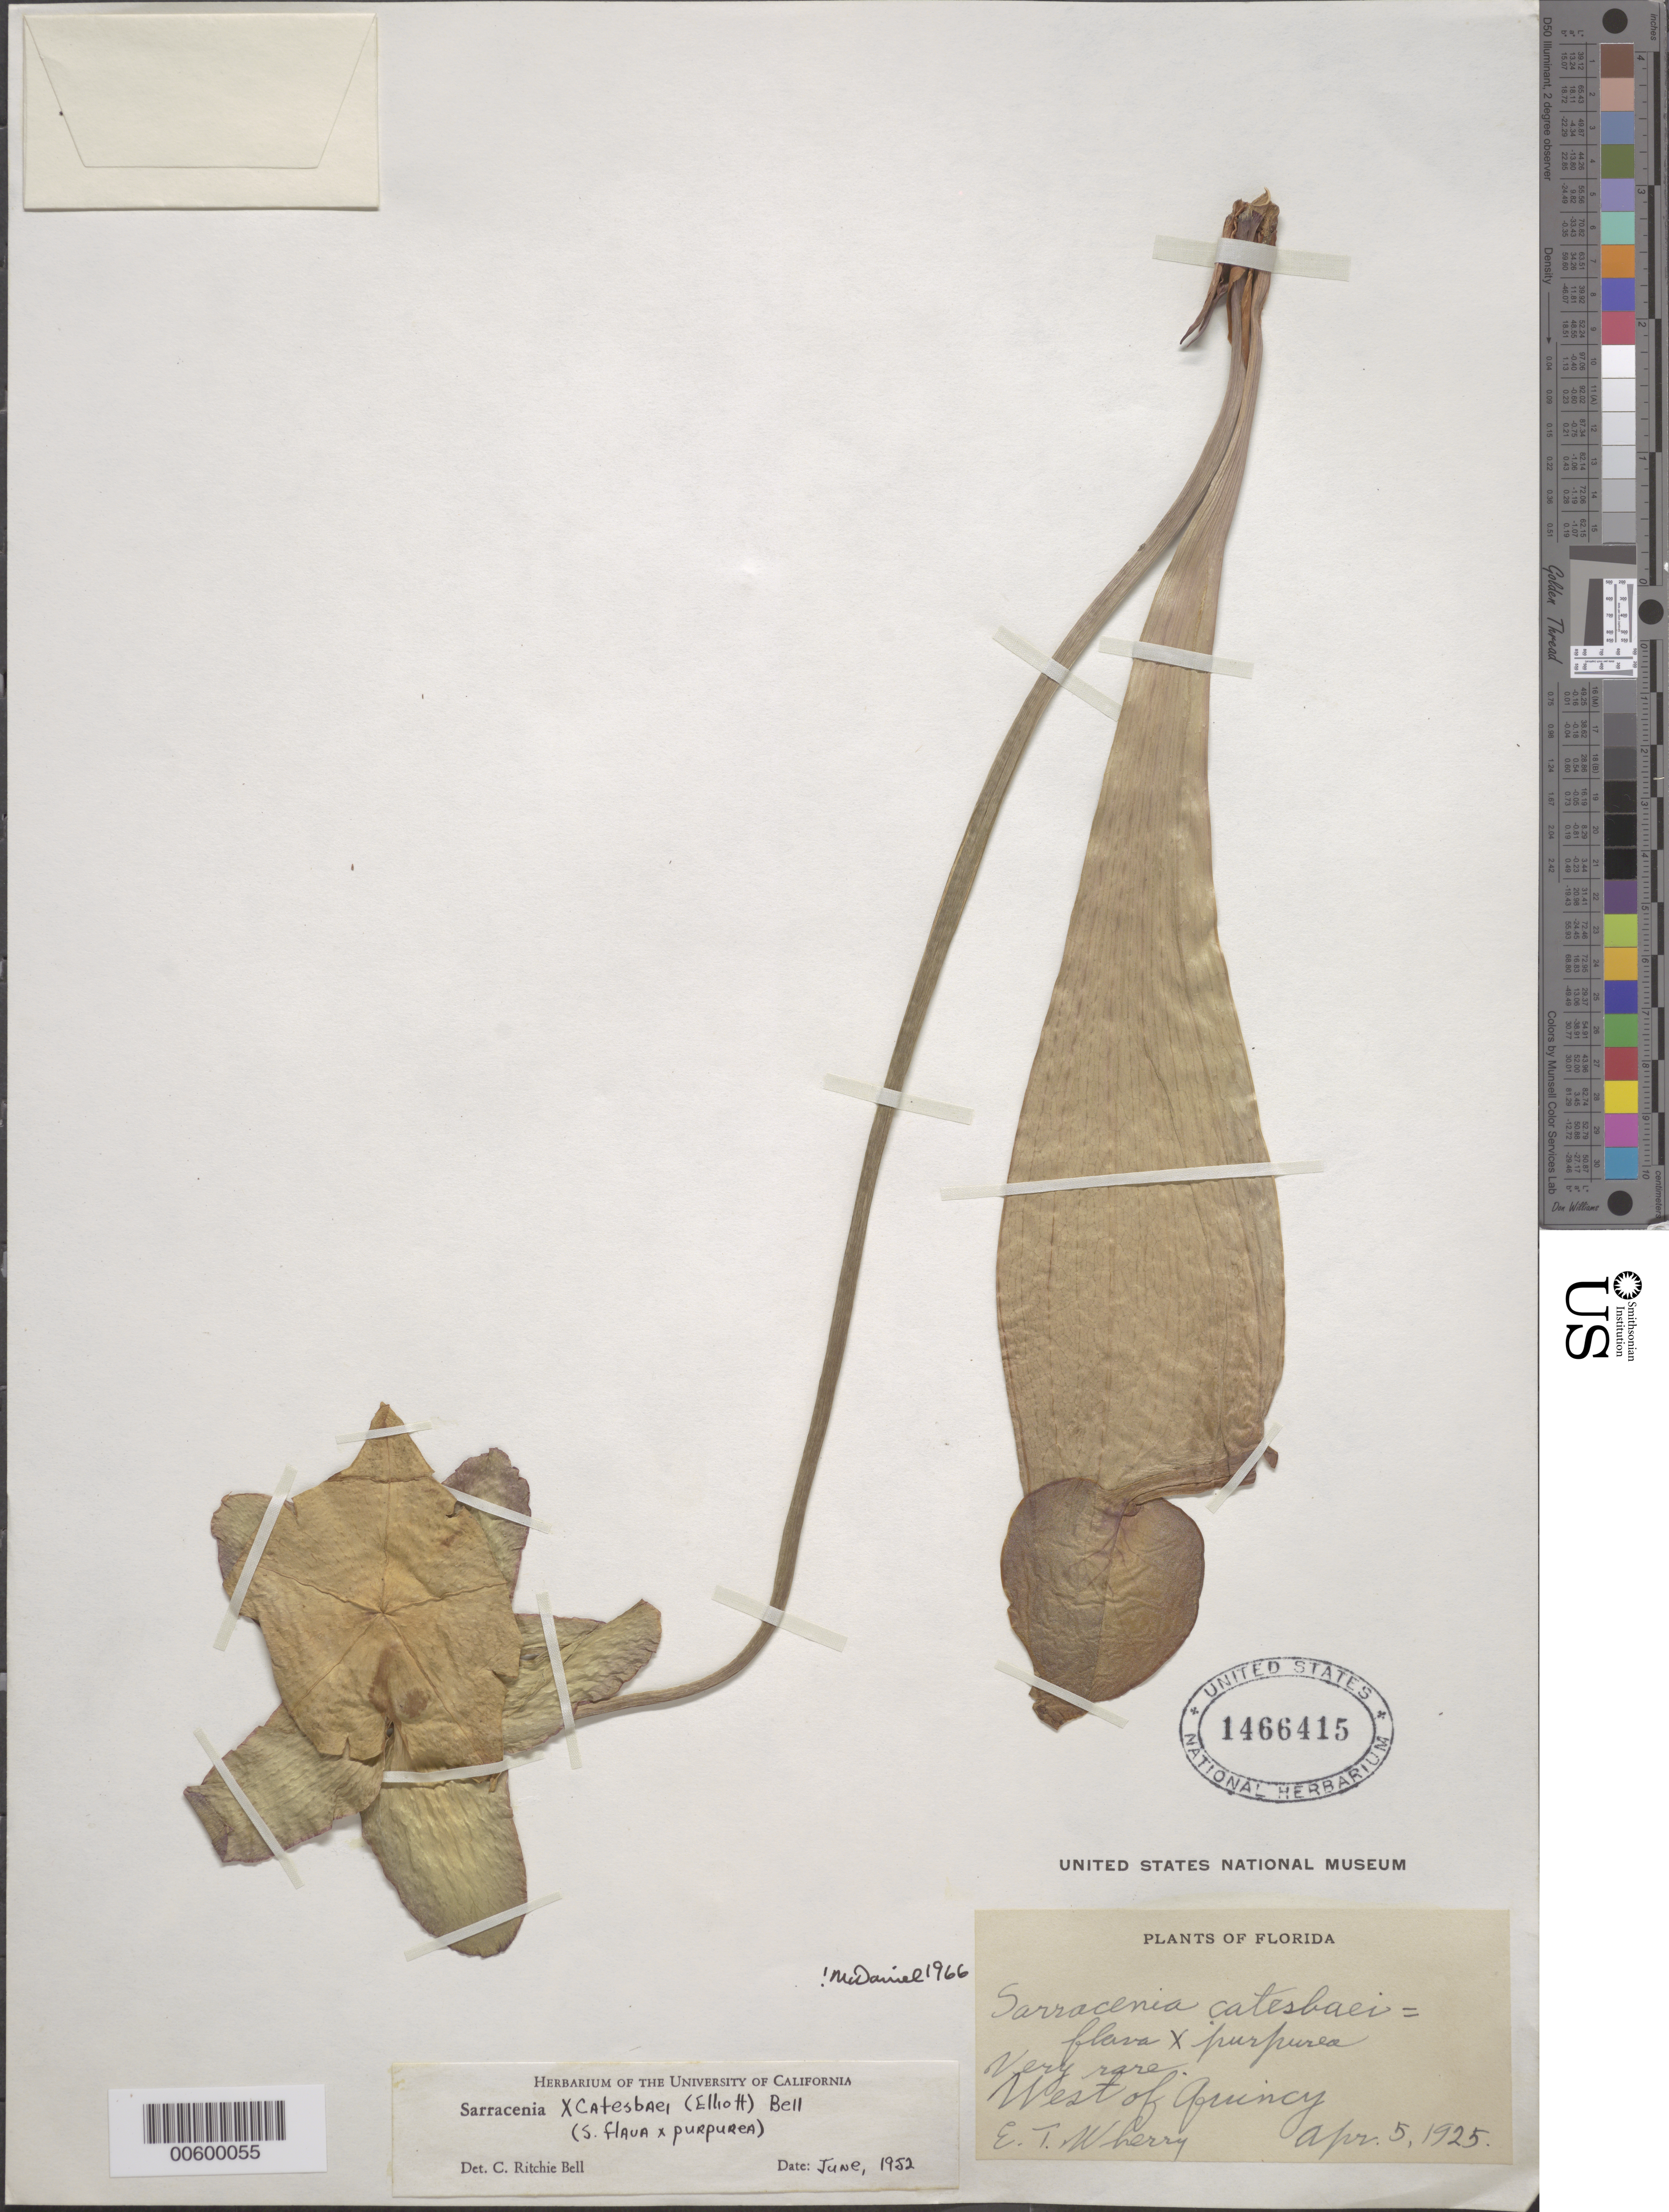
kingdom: Plantae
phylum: Tracheophyta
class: Magnoliopsida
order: Ericales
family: Sarraceniaceae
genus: Sarracenia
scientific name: Sarracenia catesbaei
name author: Elliott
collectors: E. T. Wherry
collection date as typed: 05 Apr 1925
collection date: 1925-04-05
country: United States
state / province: Florida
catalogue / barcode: US 1466415